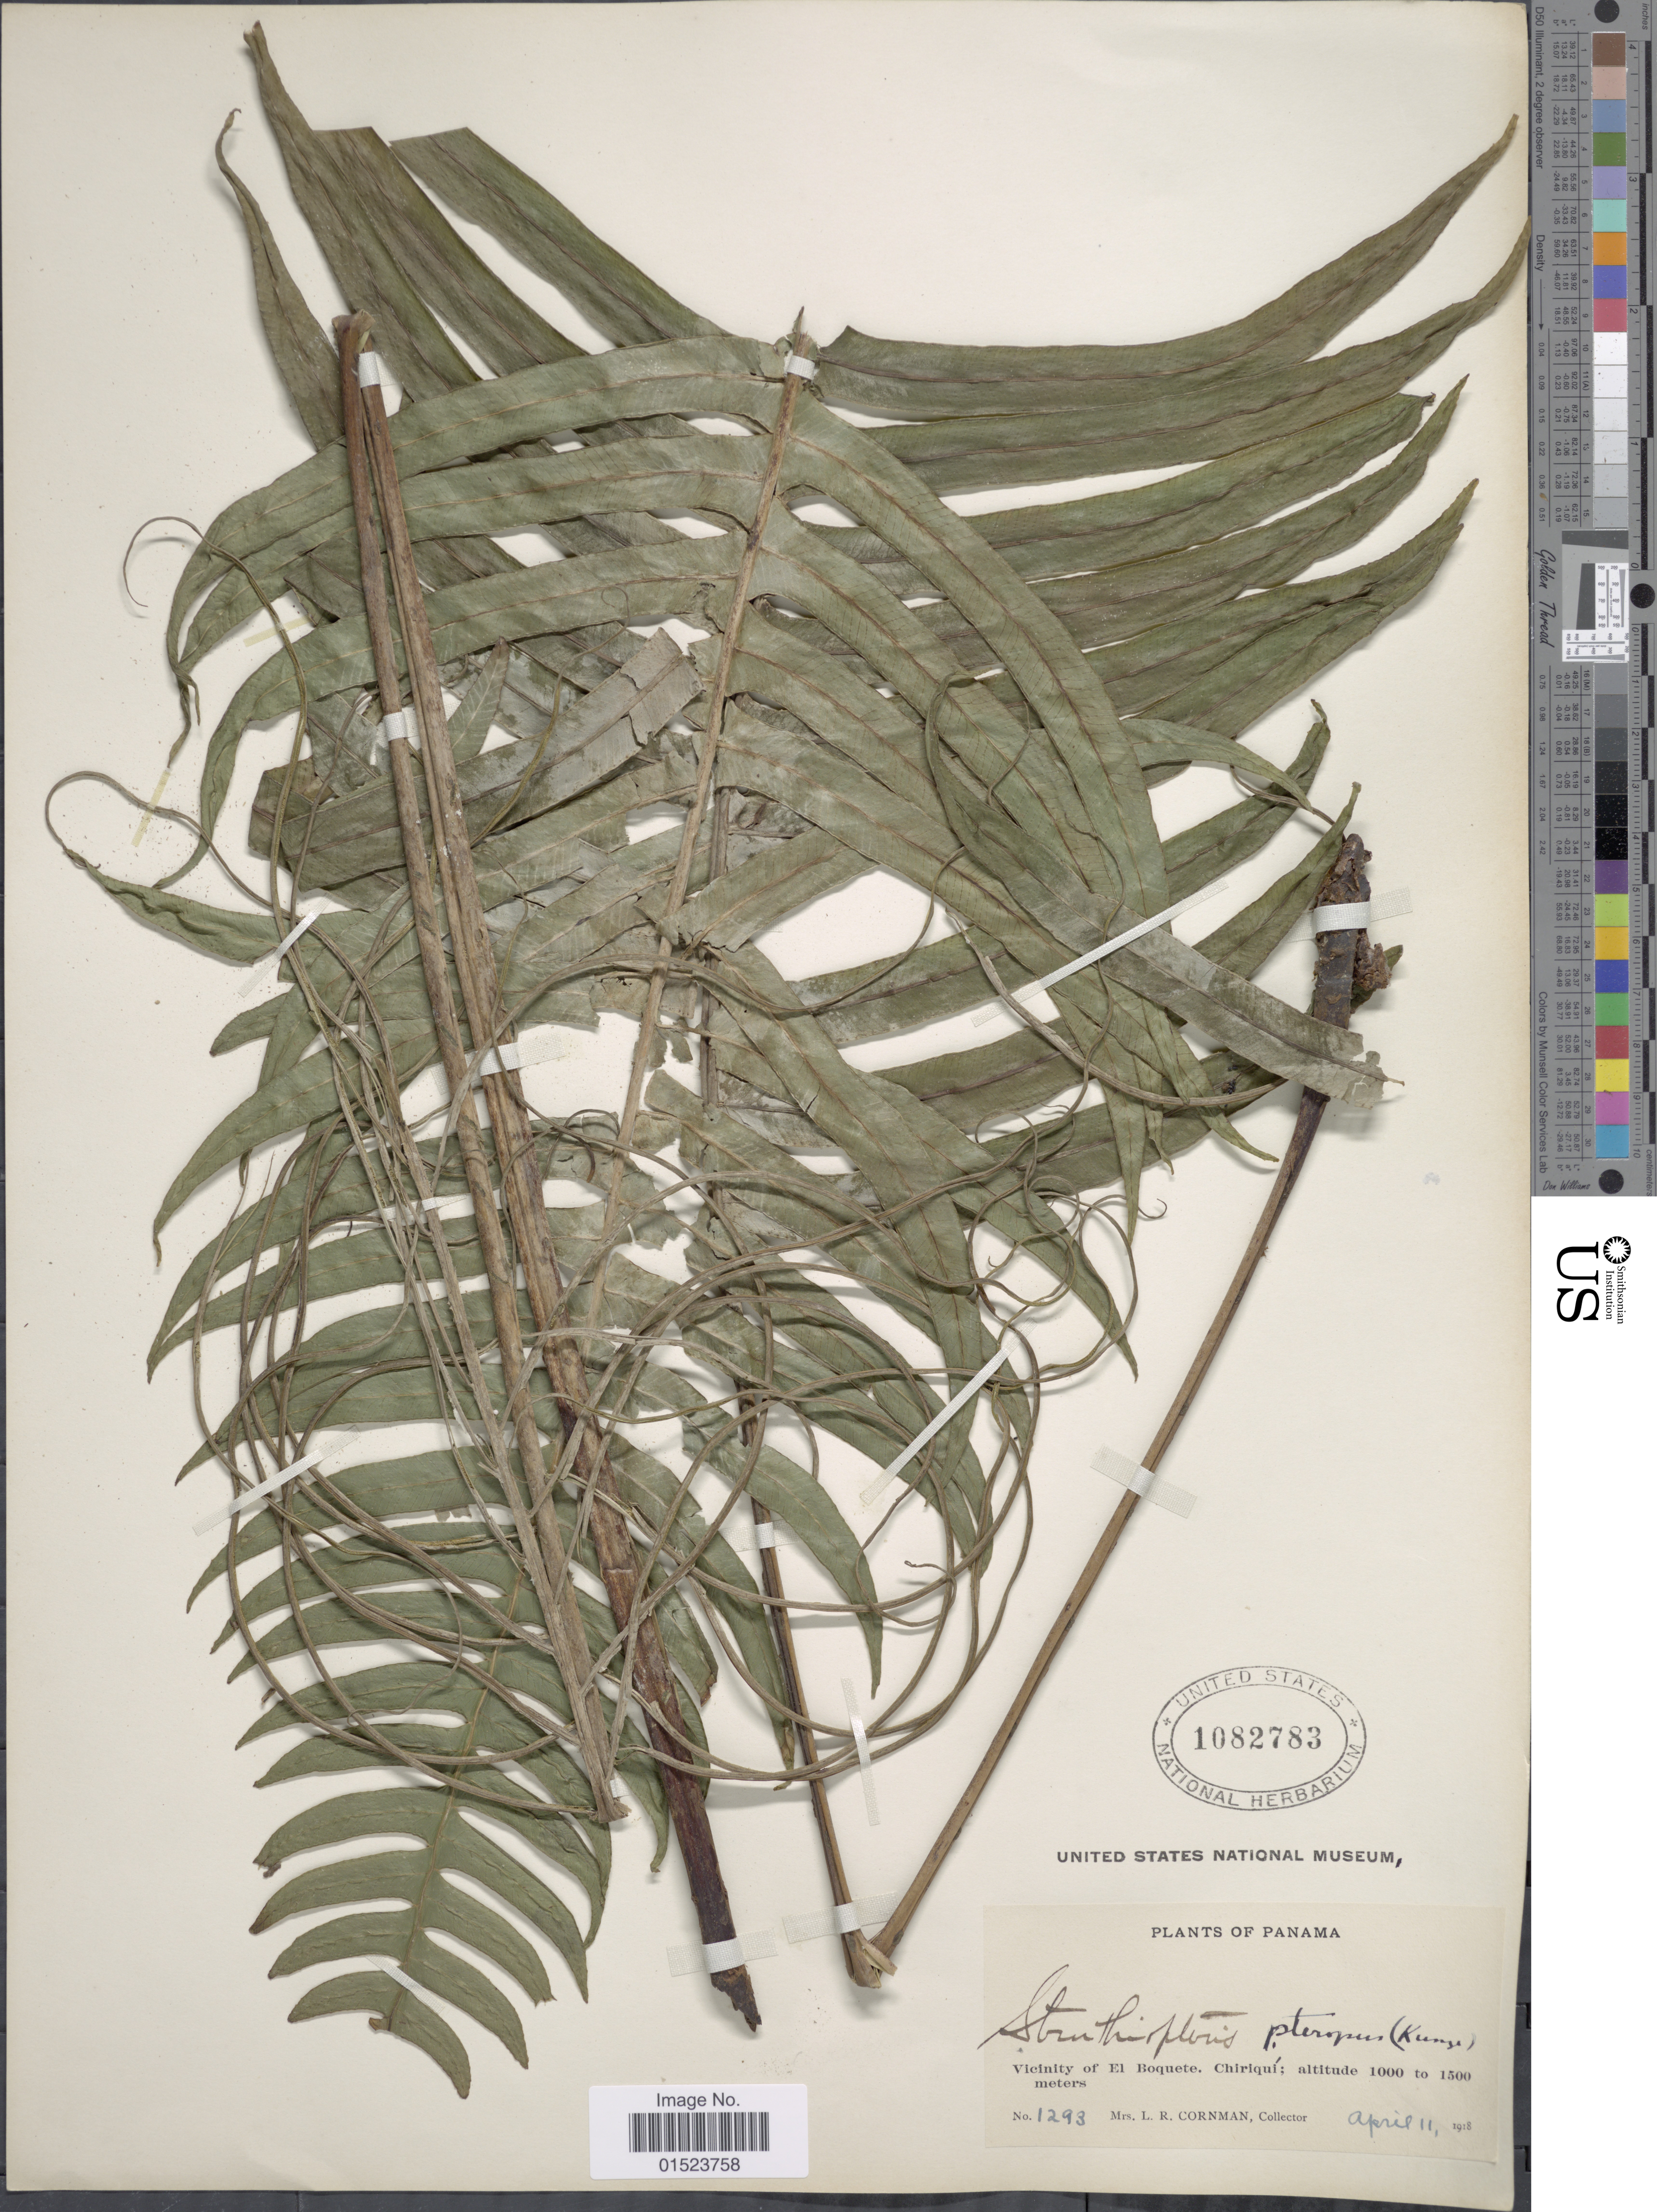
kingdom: Plantae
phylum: Tracheophyta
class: Polypodiopsida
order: Polypodiales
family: Blechnaceae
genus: Blechnum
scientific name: Blechnum divergens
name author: (Kunze) Mett.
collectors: L. Cornman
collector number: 1293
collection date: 1918-04-11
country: Panama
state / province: Chiriqui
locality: Vicinity of Boquete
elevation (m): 1000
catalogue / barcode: US 1082783